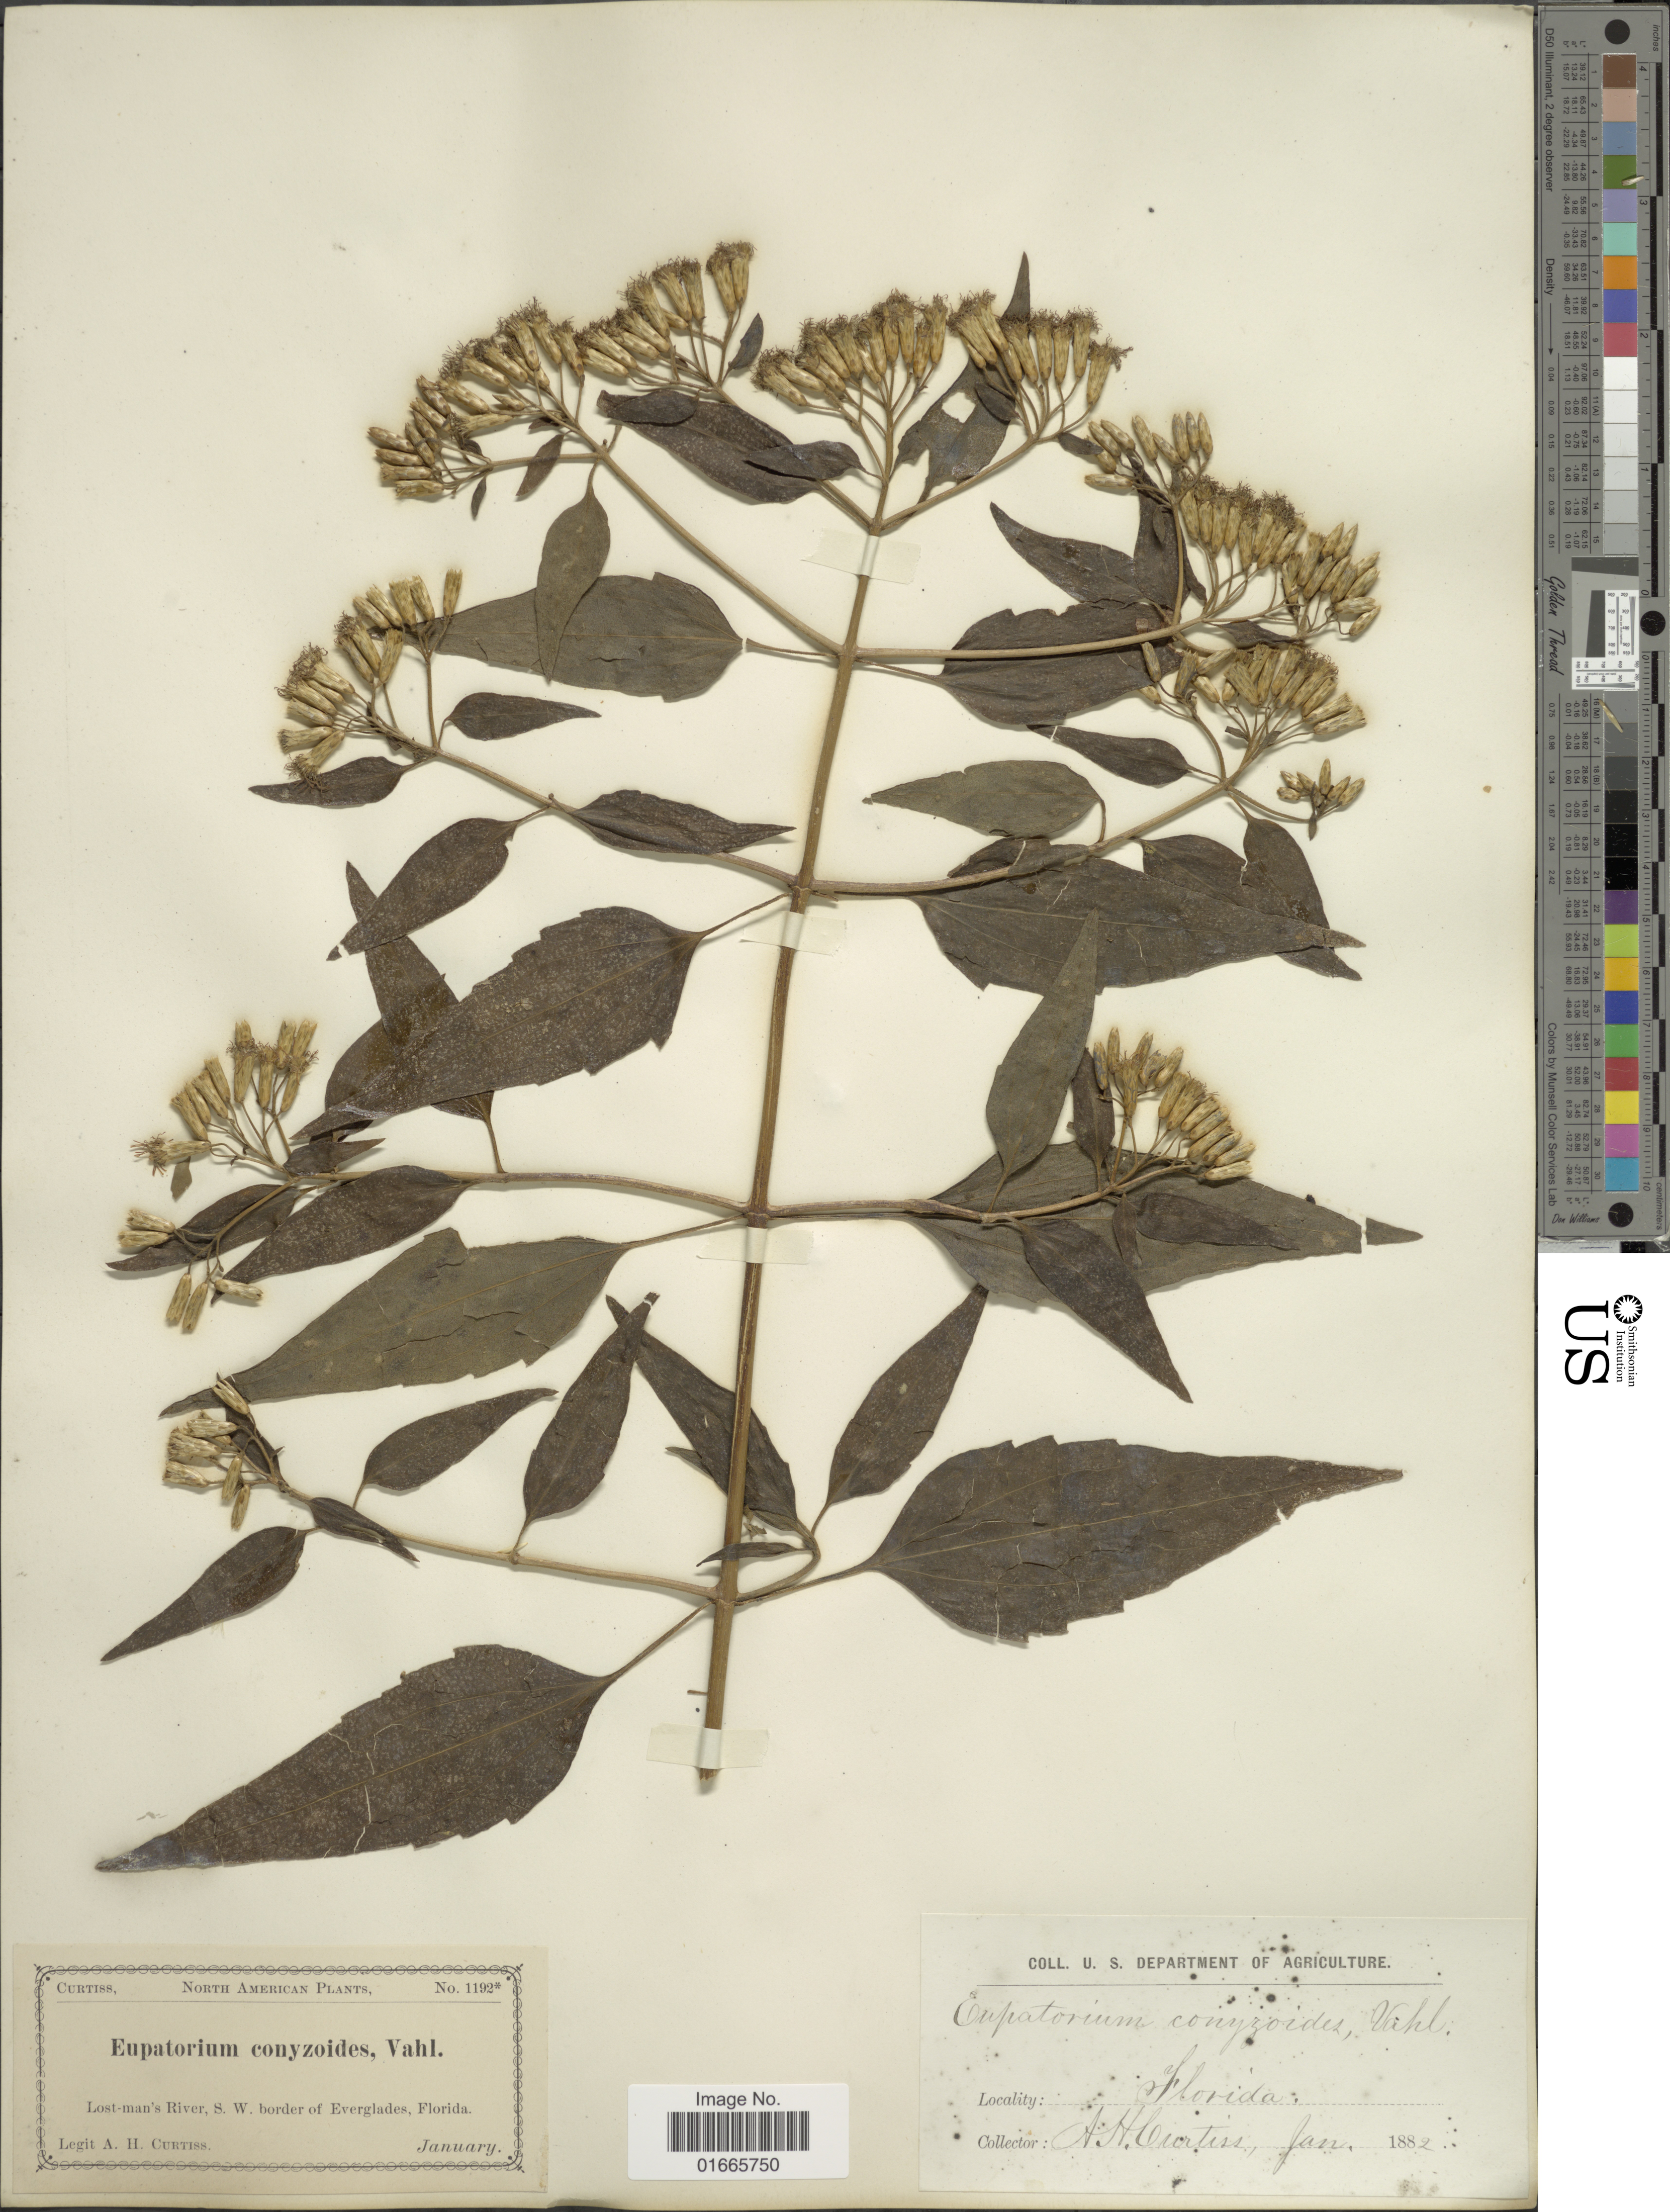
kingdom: Plantae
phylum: Tracheophyta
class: Magnoliopsida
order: Asterales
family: Asteraceae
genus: Chromolaena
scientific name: Chromolaena odorata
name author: (L.) R.M. King & H. Rob.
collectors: A. Curtis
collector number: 1192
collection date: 1882-01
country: United States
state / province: Florida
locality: North American, Lost-man's River, S.W. border of Everglades.